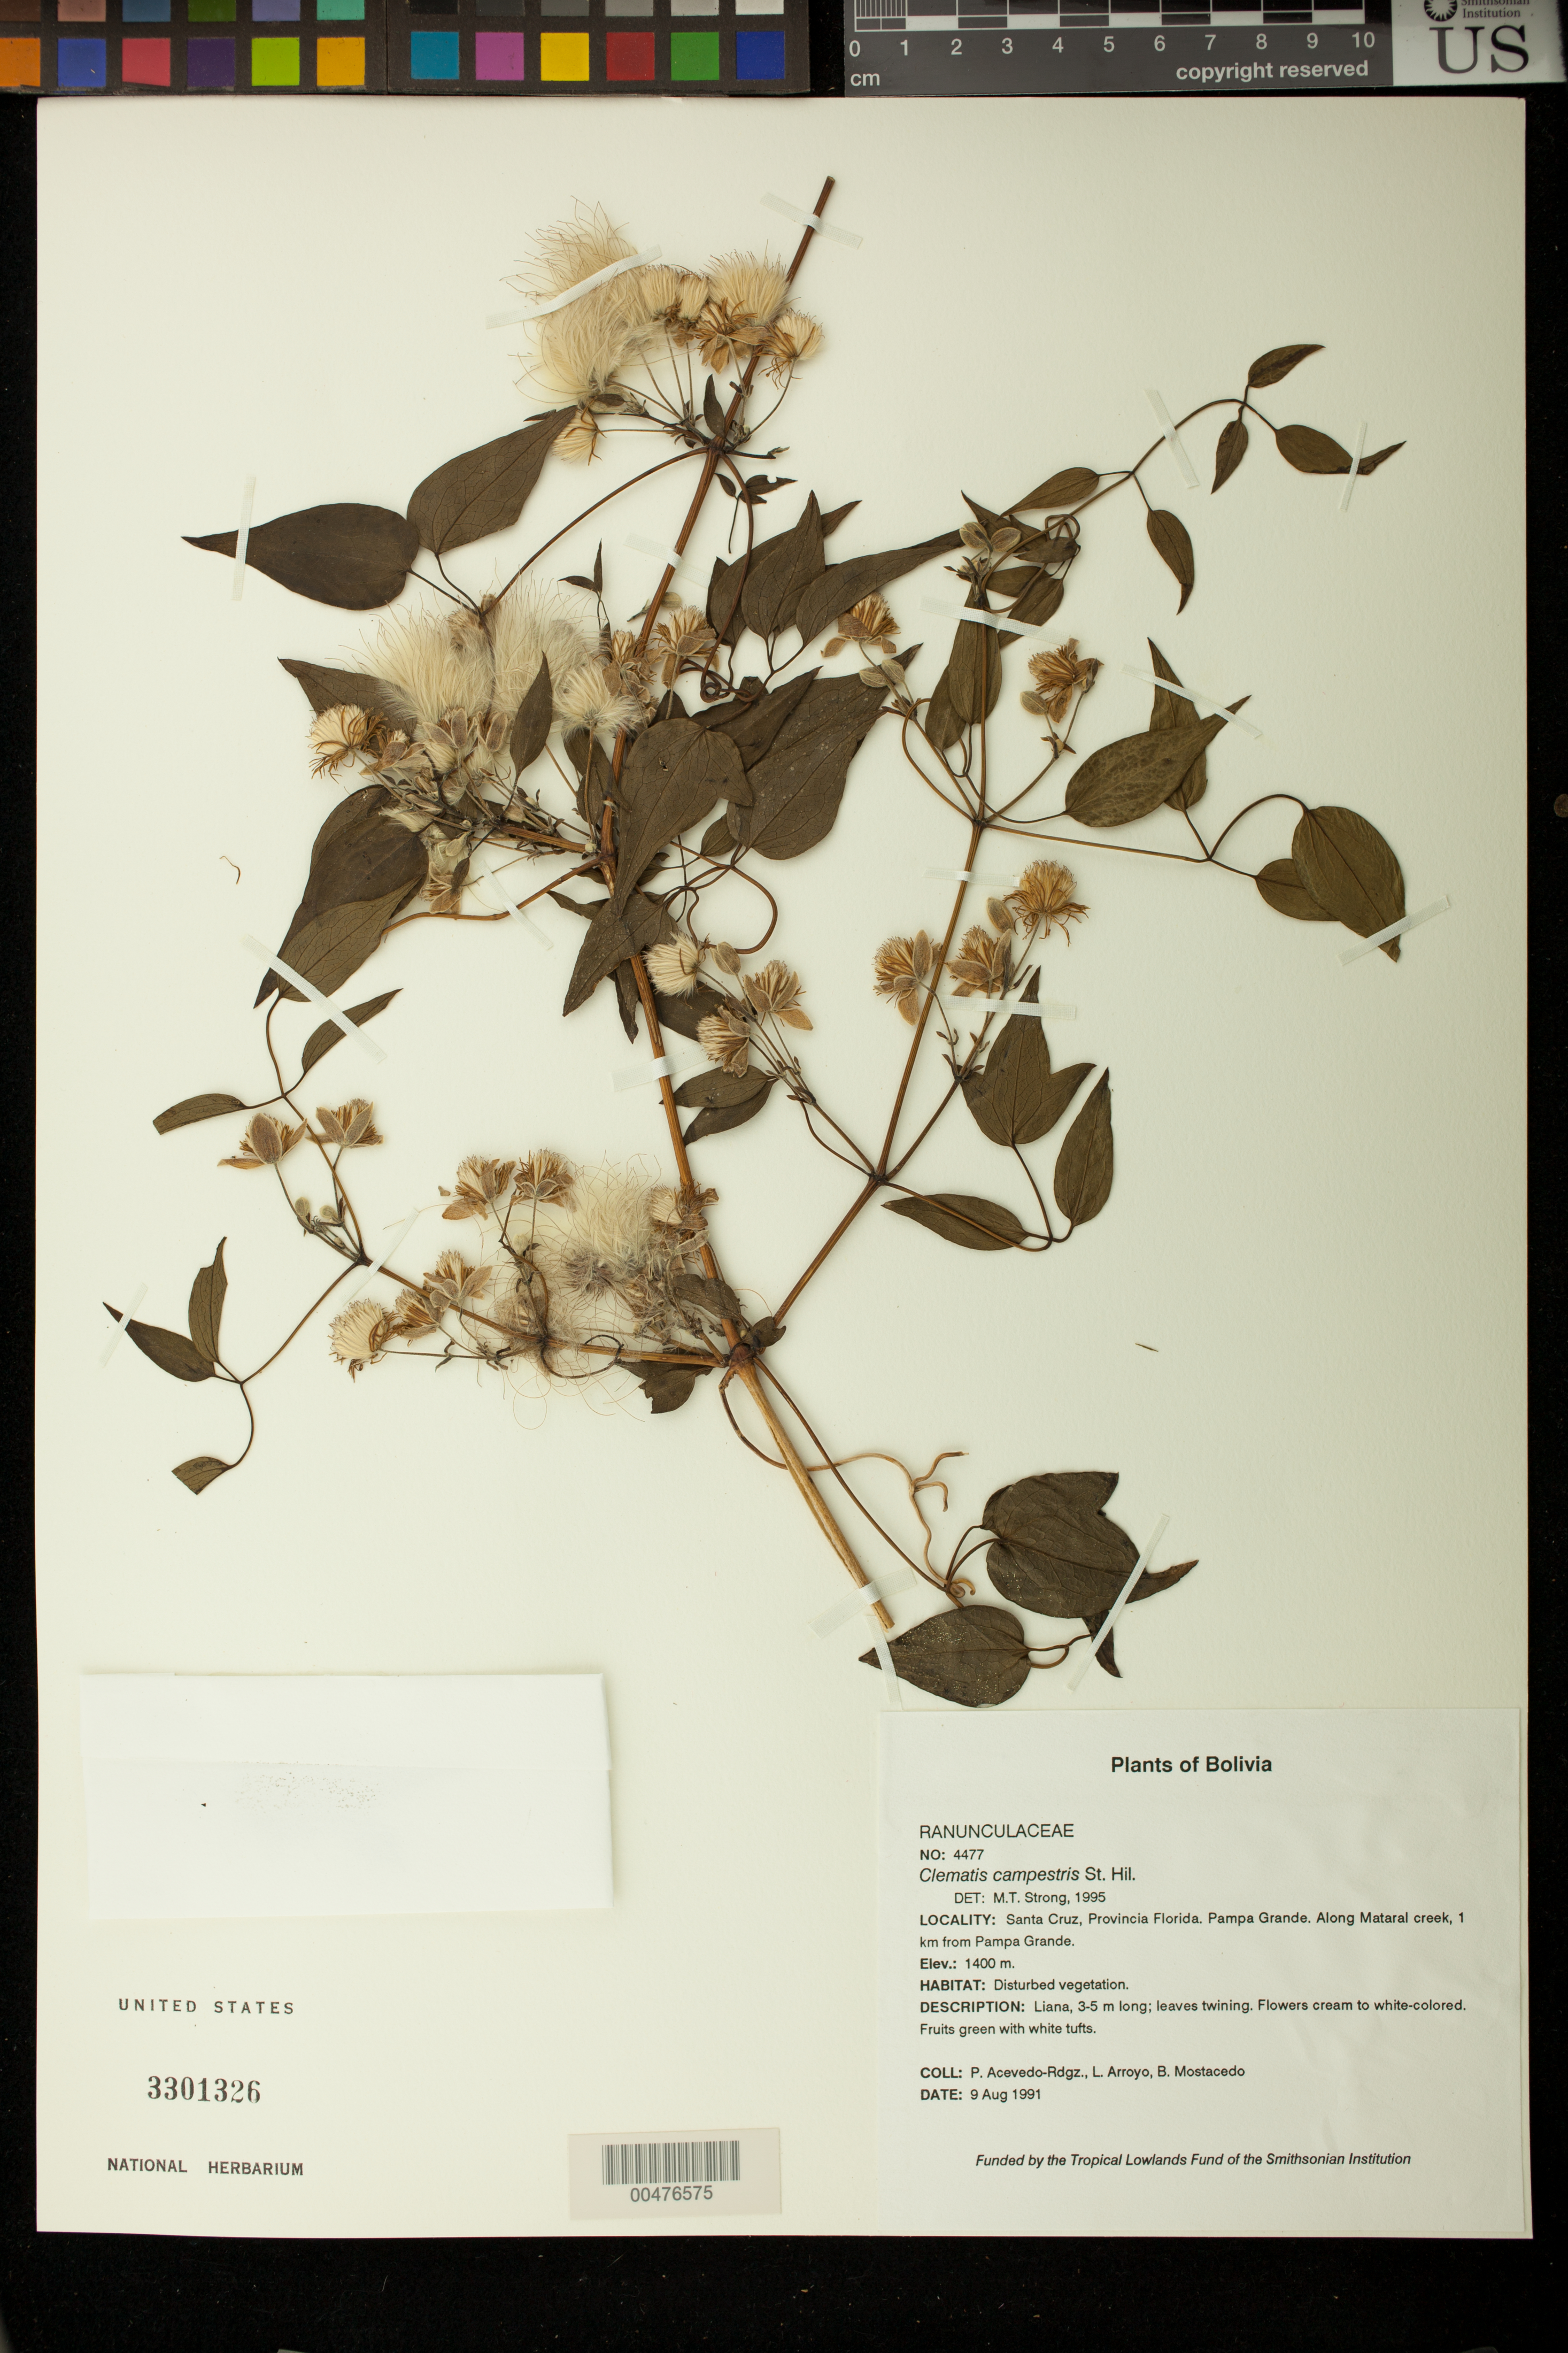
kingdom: Plantae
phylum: Tracheophyta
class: Magnoliopsida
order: Ranunculales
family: Ranunculaceae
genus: Clematis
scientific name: Clematis campestris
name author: A. St.-Hil.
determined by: Strong, M. T., (US), Smithsonian Institution - National Museum of Natural History (UNITED STATES)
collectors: P. Acevedo-Rodr., L. Arroyo & B. Mostacedo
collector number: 4477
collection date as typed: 09 Aug 1991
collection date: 1991-08-09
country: Bolivia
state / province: Santa Cruz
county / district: Florida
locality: Pampa Grande. Along Mataral creek, 1 km from Pampa Grande.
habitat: Disturbed vegetation.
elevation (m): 1400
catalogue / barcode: US 3301326